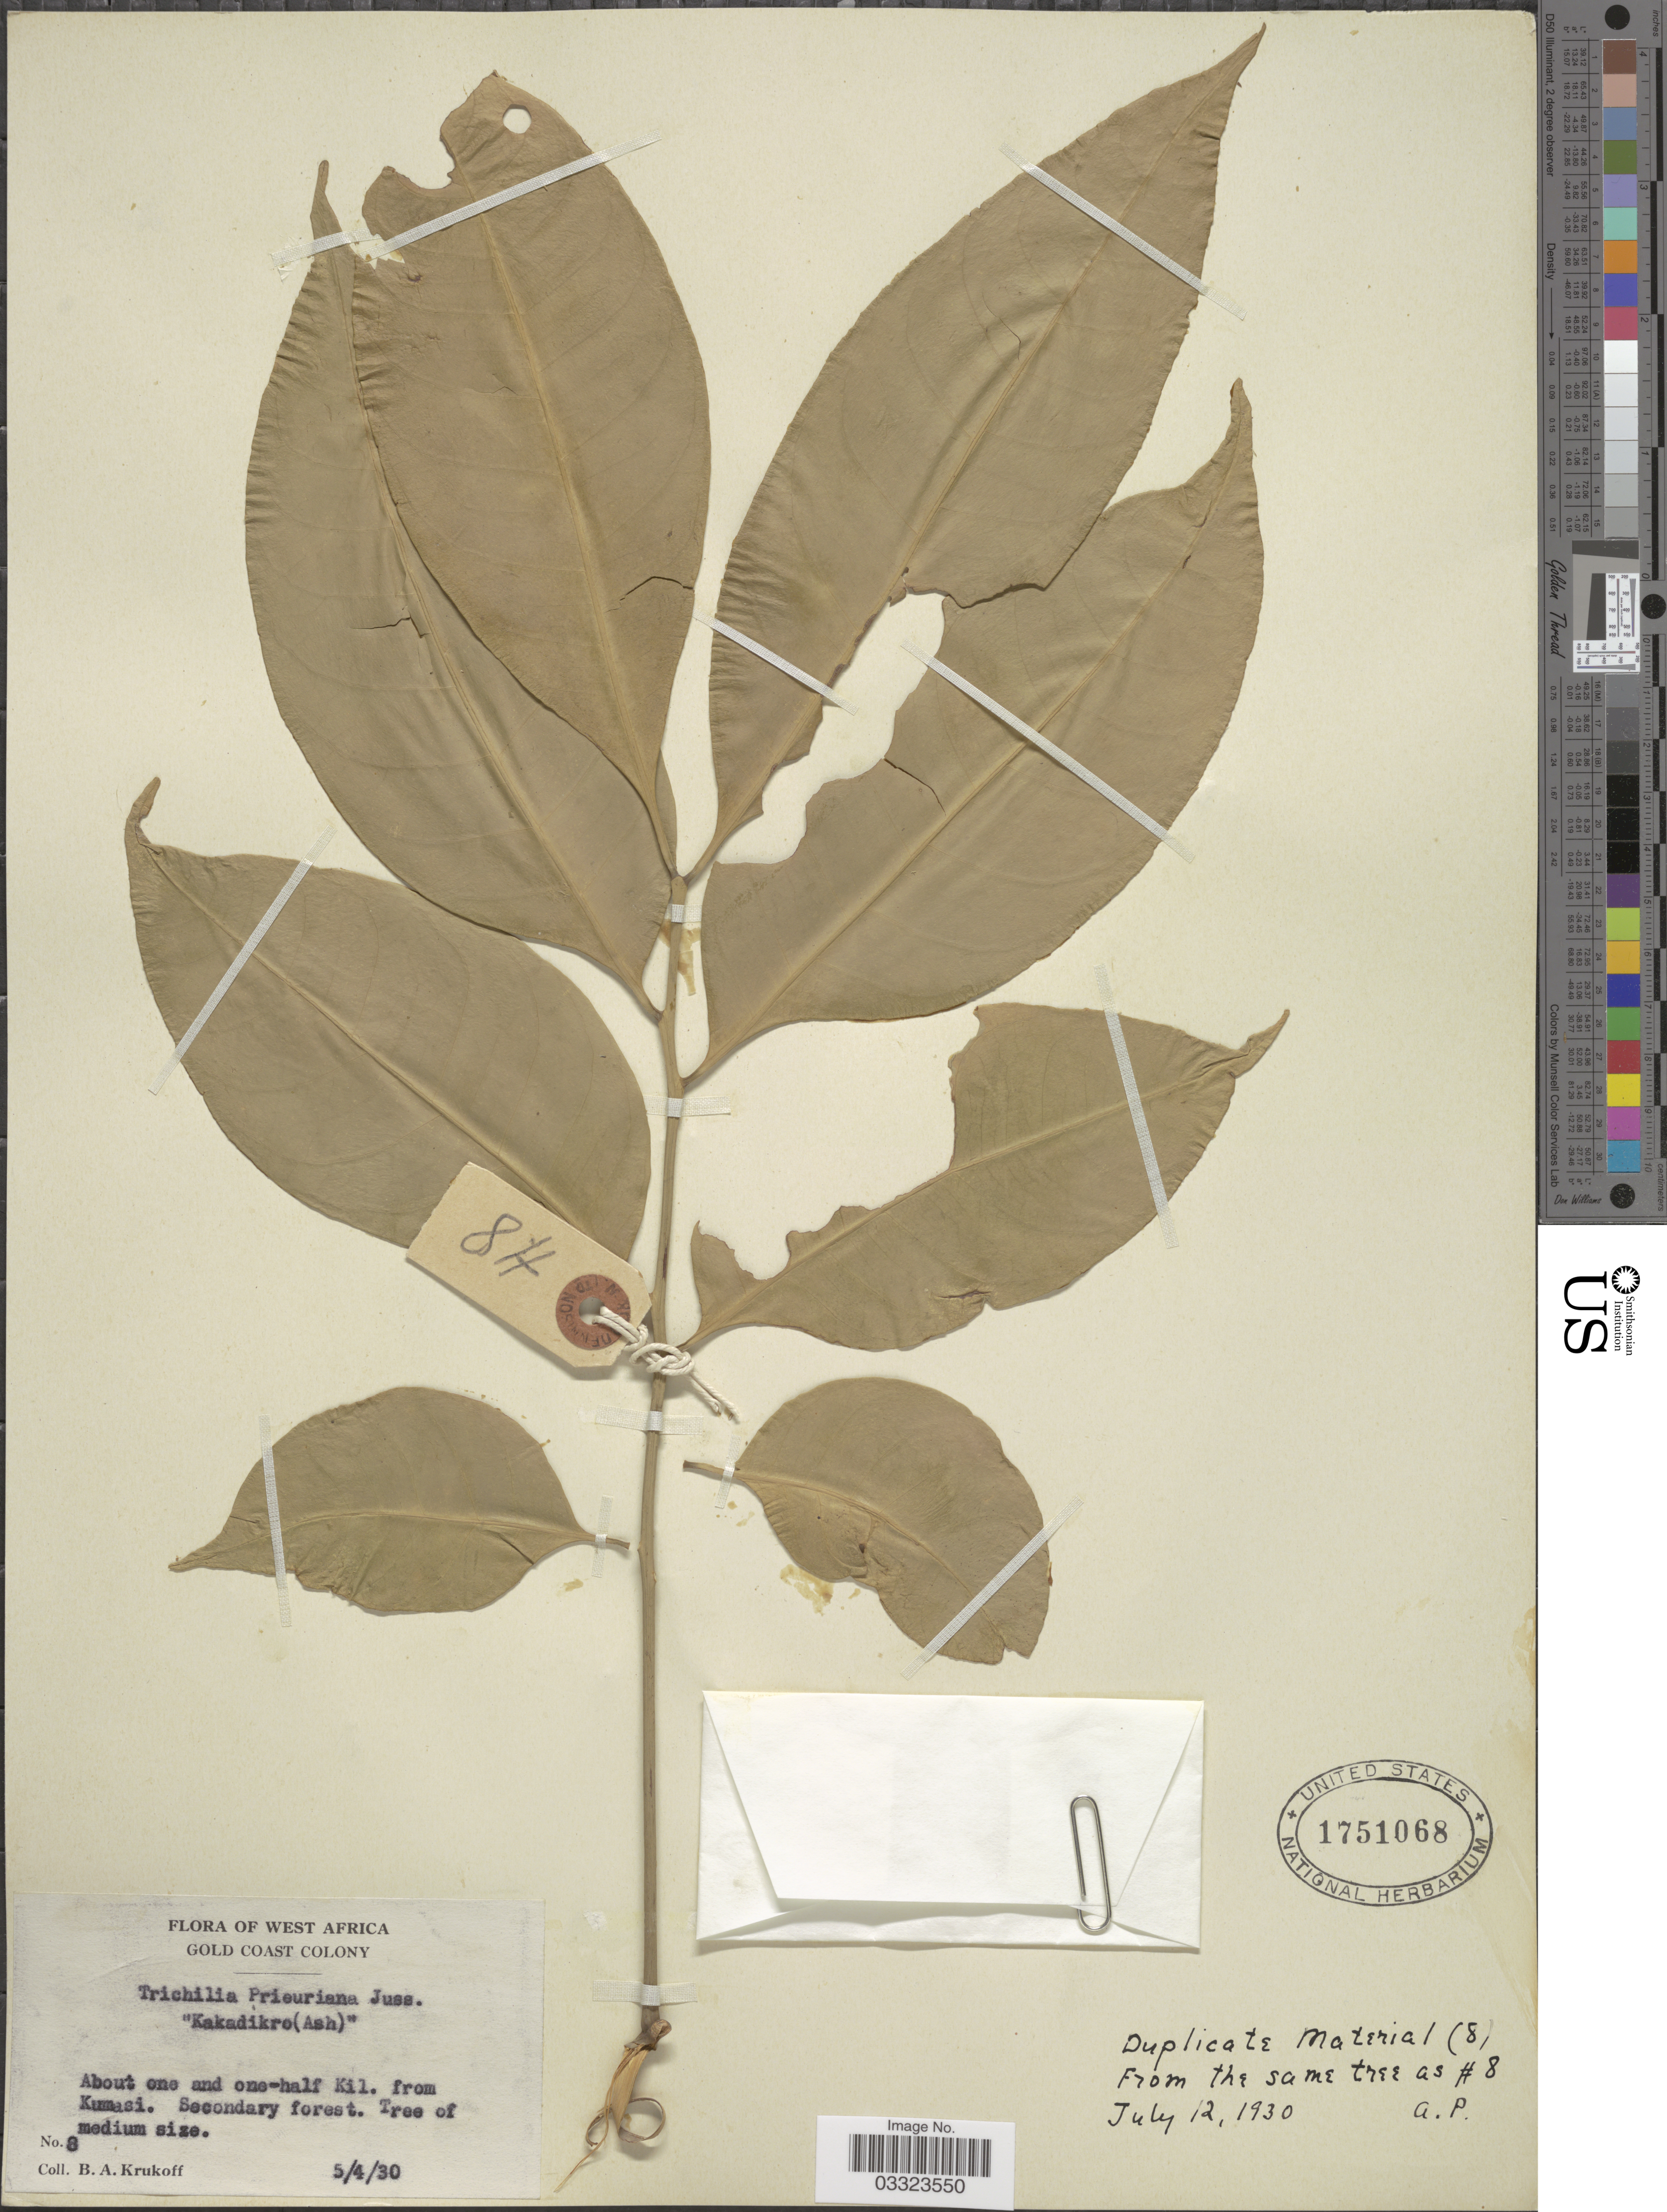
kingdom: Plantae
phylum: Tracheophyta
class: Magnoliopsida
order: Sapindales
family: Meliaceae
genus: Trichilia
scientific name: Trichilia prieureana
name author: A. Juss.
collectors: B. A. Krukoff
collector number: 8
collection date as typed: Transcribed d/m/y: 5/4/30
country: Ghana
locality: West Africa. Gold Coast Colony. About one and one-half Kil. from Kumasi.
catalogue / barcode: US 1751068